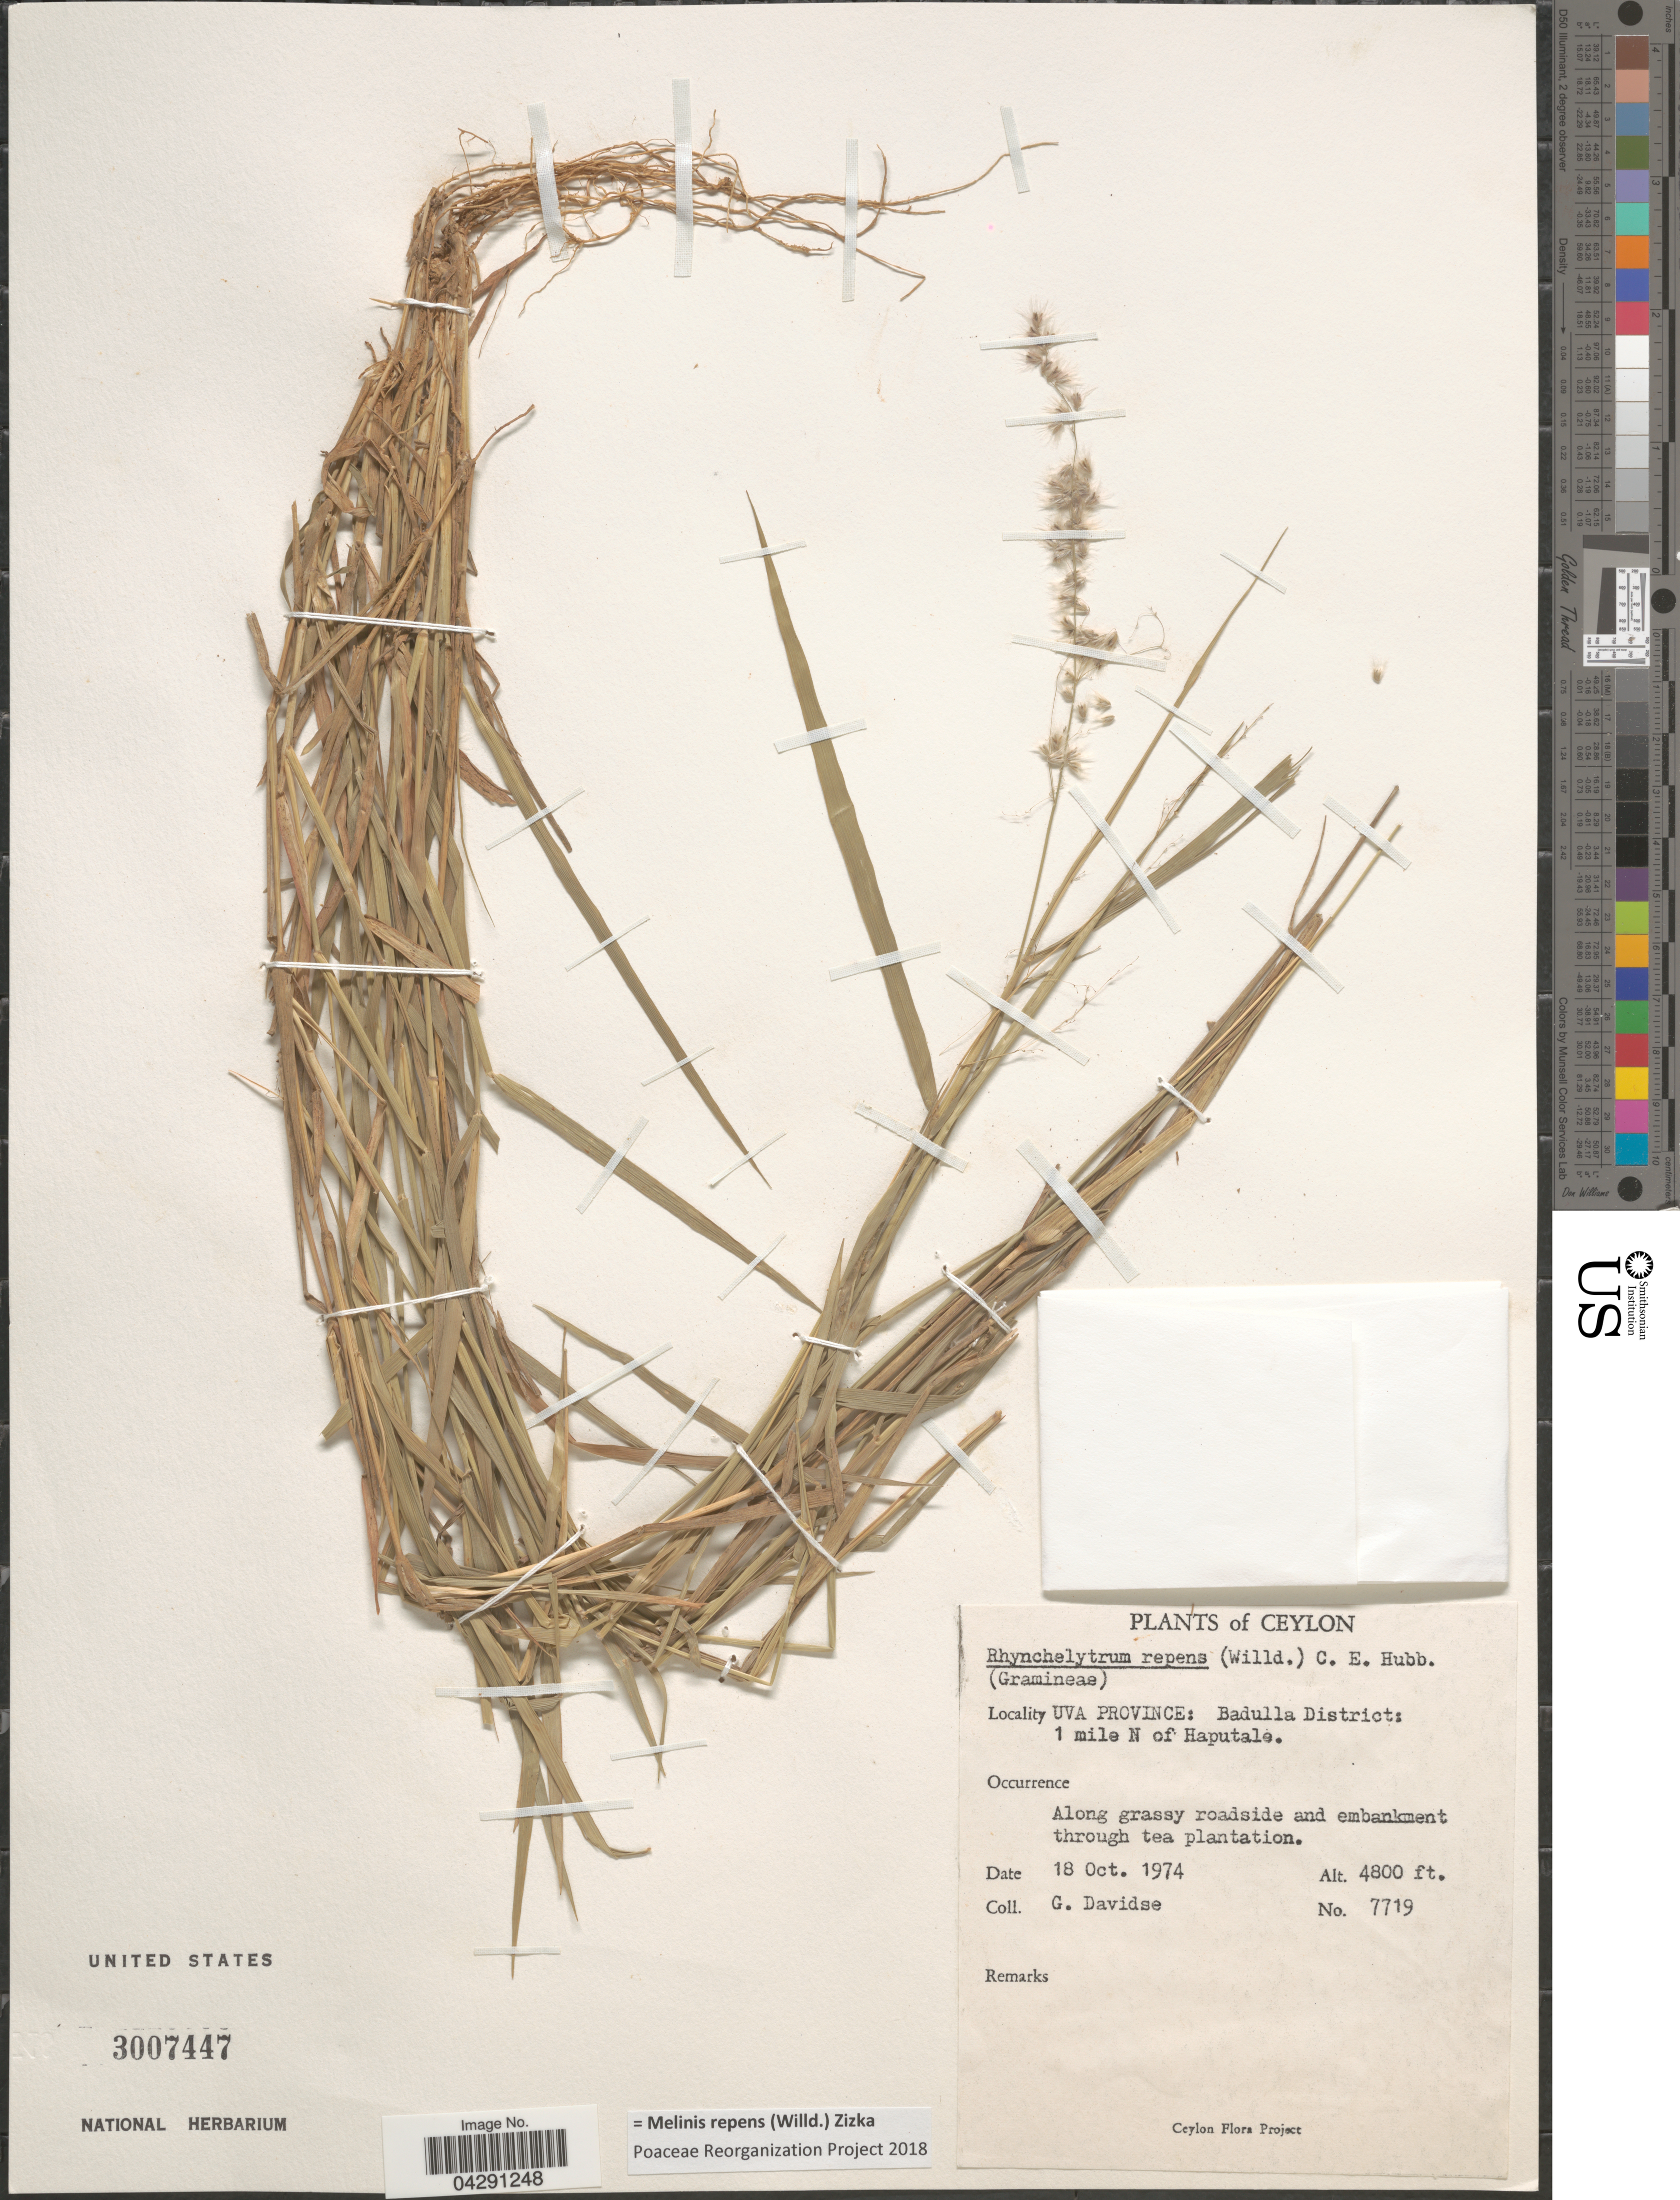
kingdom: Plantae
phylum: Tracheophyta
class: Liliopsida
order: Poales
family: Poaceae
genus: Melinis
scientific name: Melinis repens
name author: (Willd.) Zizka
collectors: G. Davidse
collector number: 7719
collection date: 1974-10-18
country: Sri Lanka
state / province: Uva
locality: Ceylon. Badulla District: 1 mile N of Haputale.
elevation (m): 1463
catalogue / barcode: US 3007447